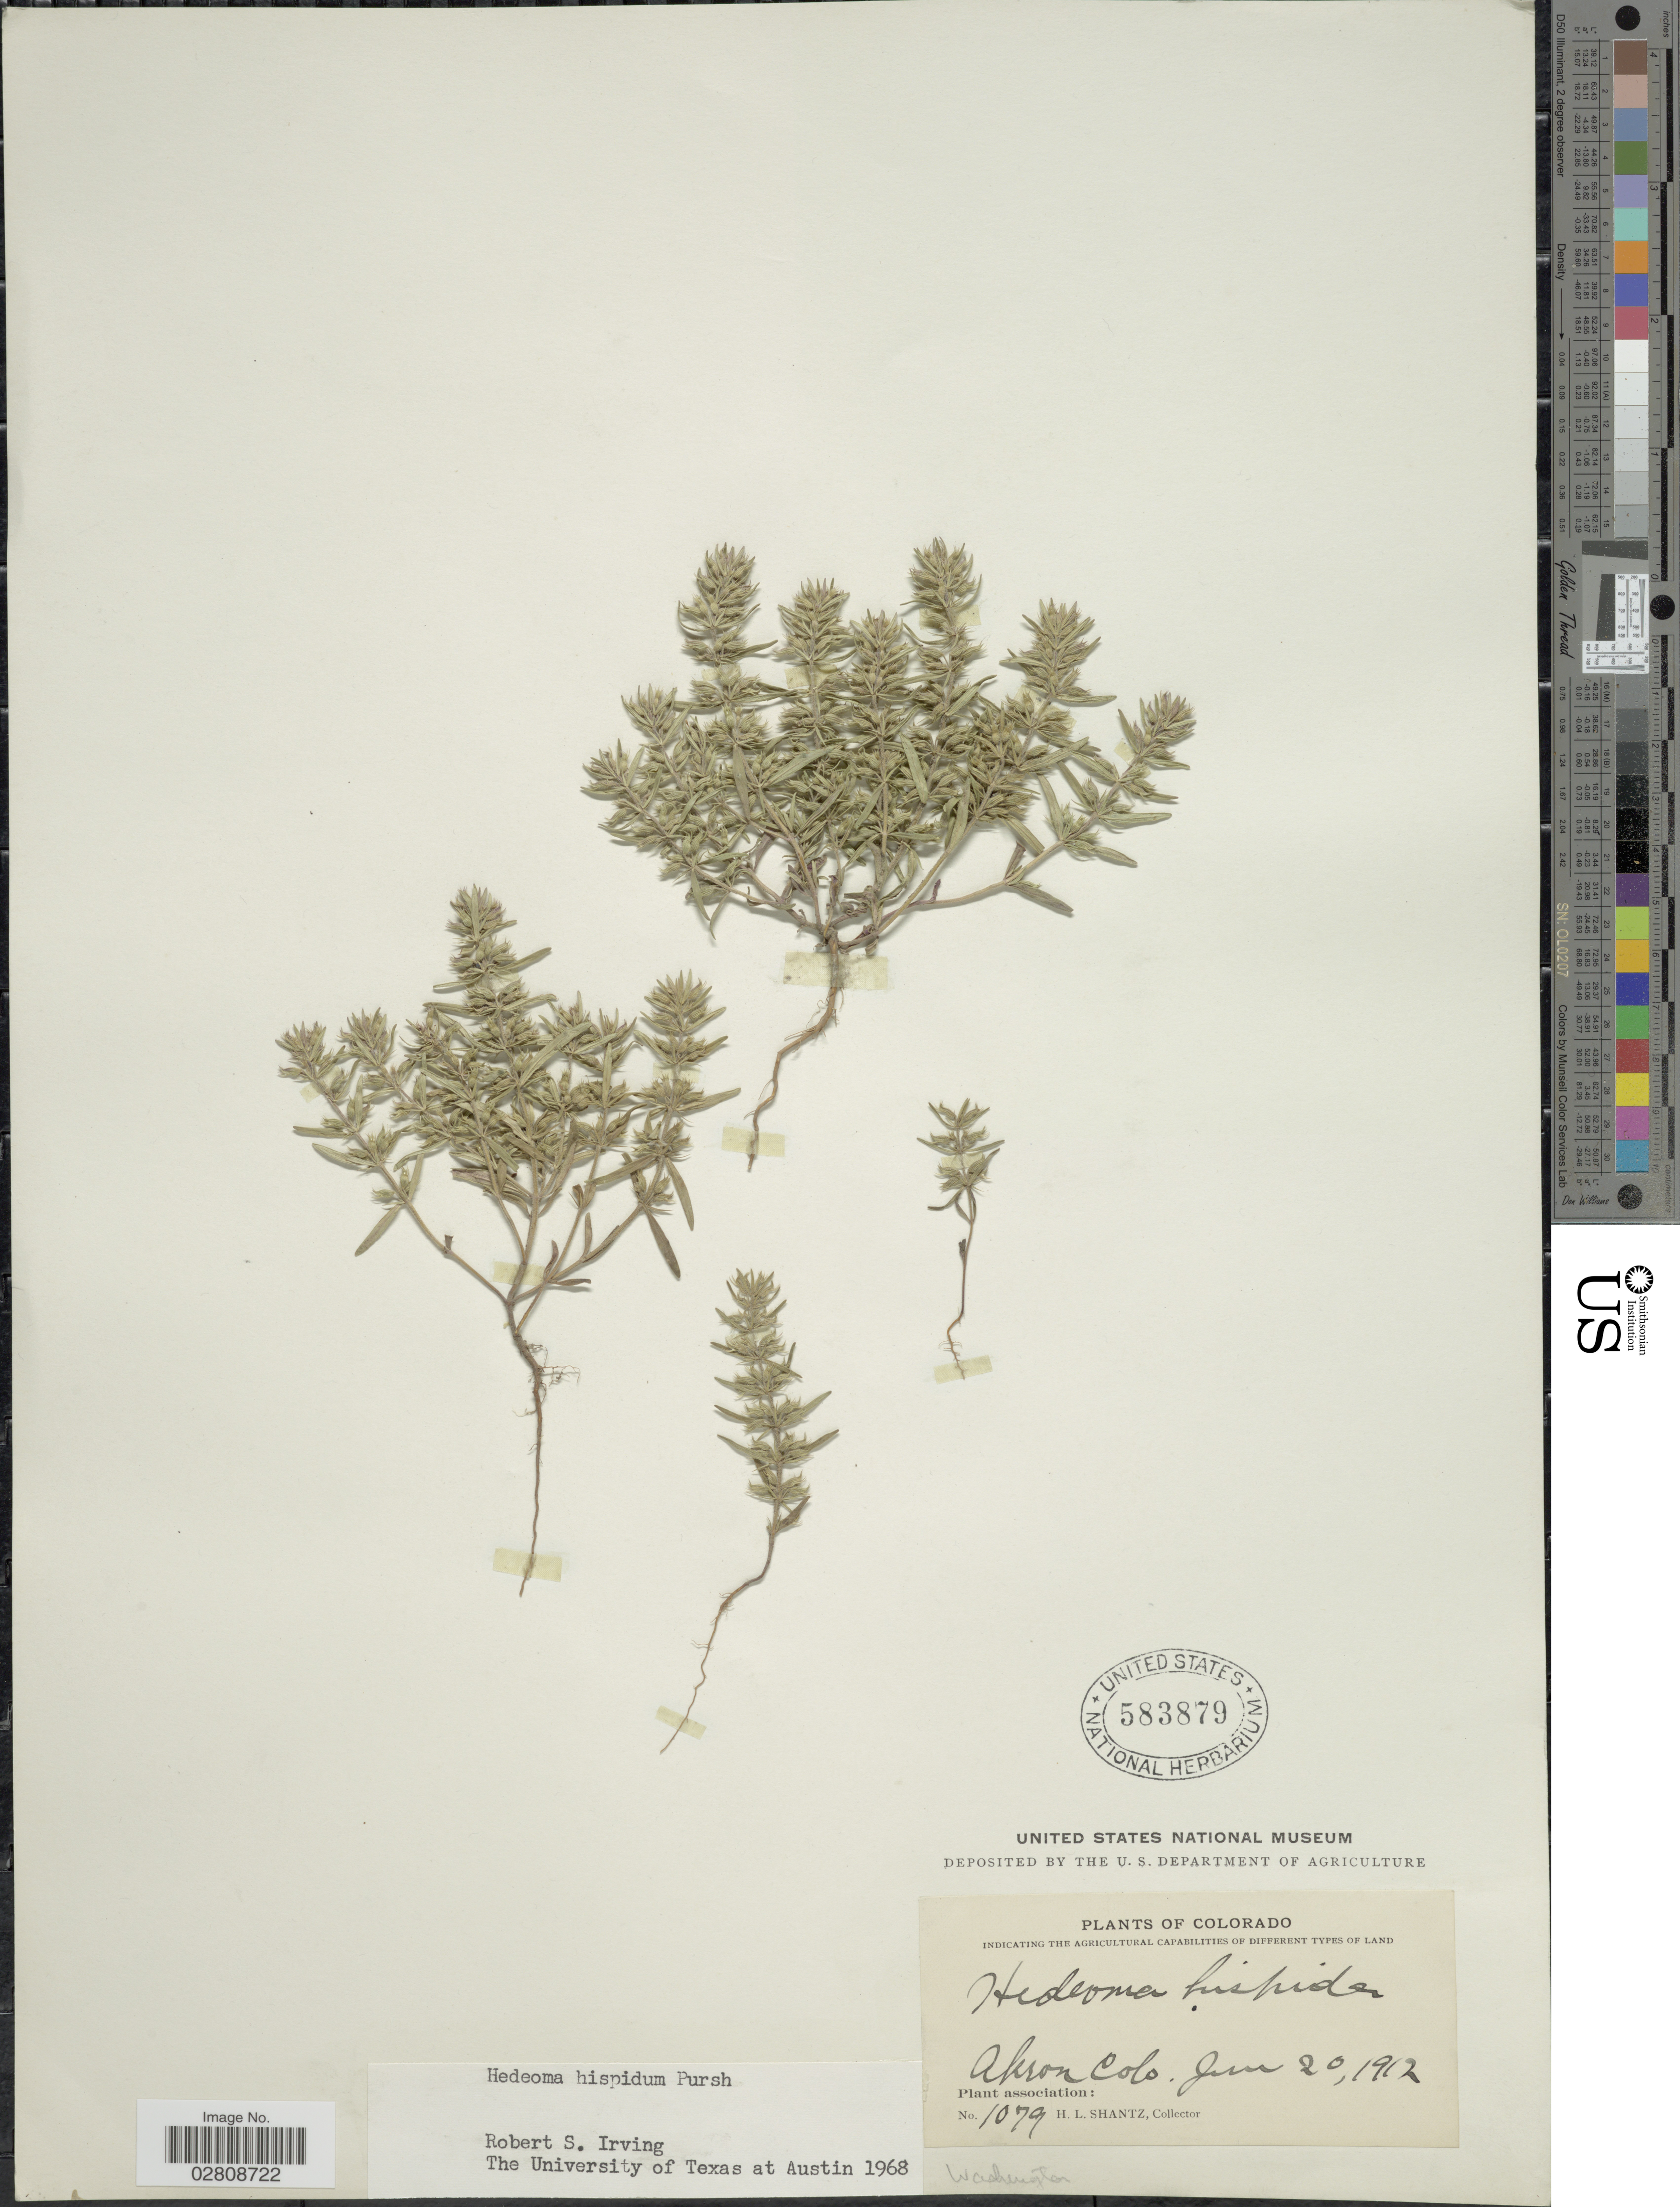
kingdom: Plantae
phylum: Tracheophyta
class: Magnoliopsida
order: Lamiales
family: Lamiaceae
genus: Hedeoma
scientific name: Hedeoma hispida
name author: Pursh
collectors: H. Shantz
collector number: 1079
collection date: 1912-01-20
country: United States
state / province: Colorado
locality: Washington. Akron Colo.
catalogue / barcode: US 583879